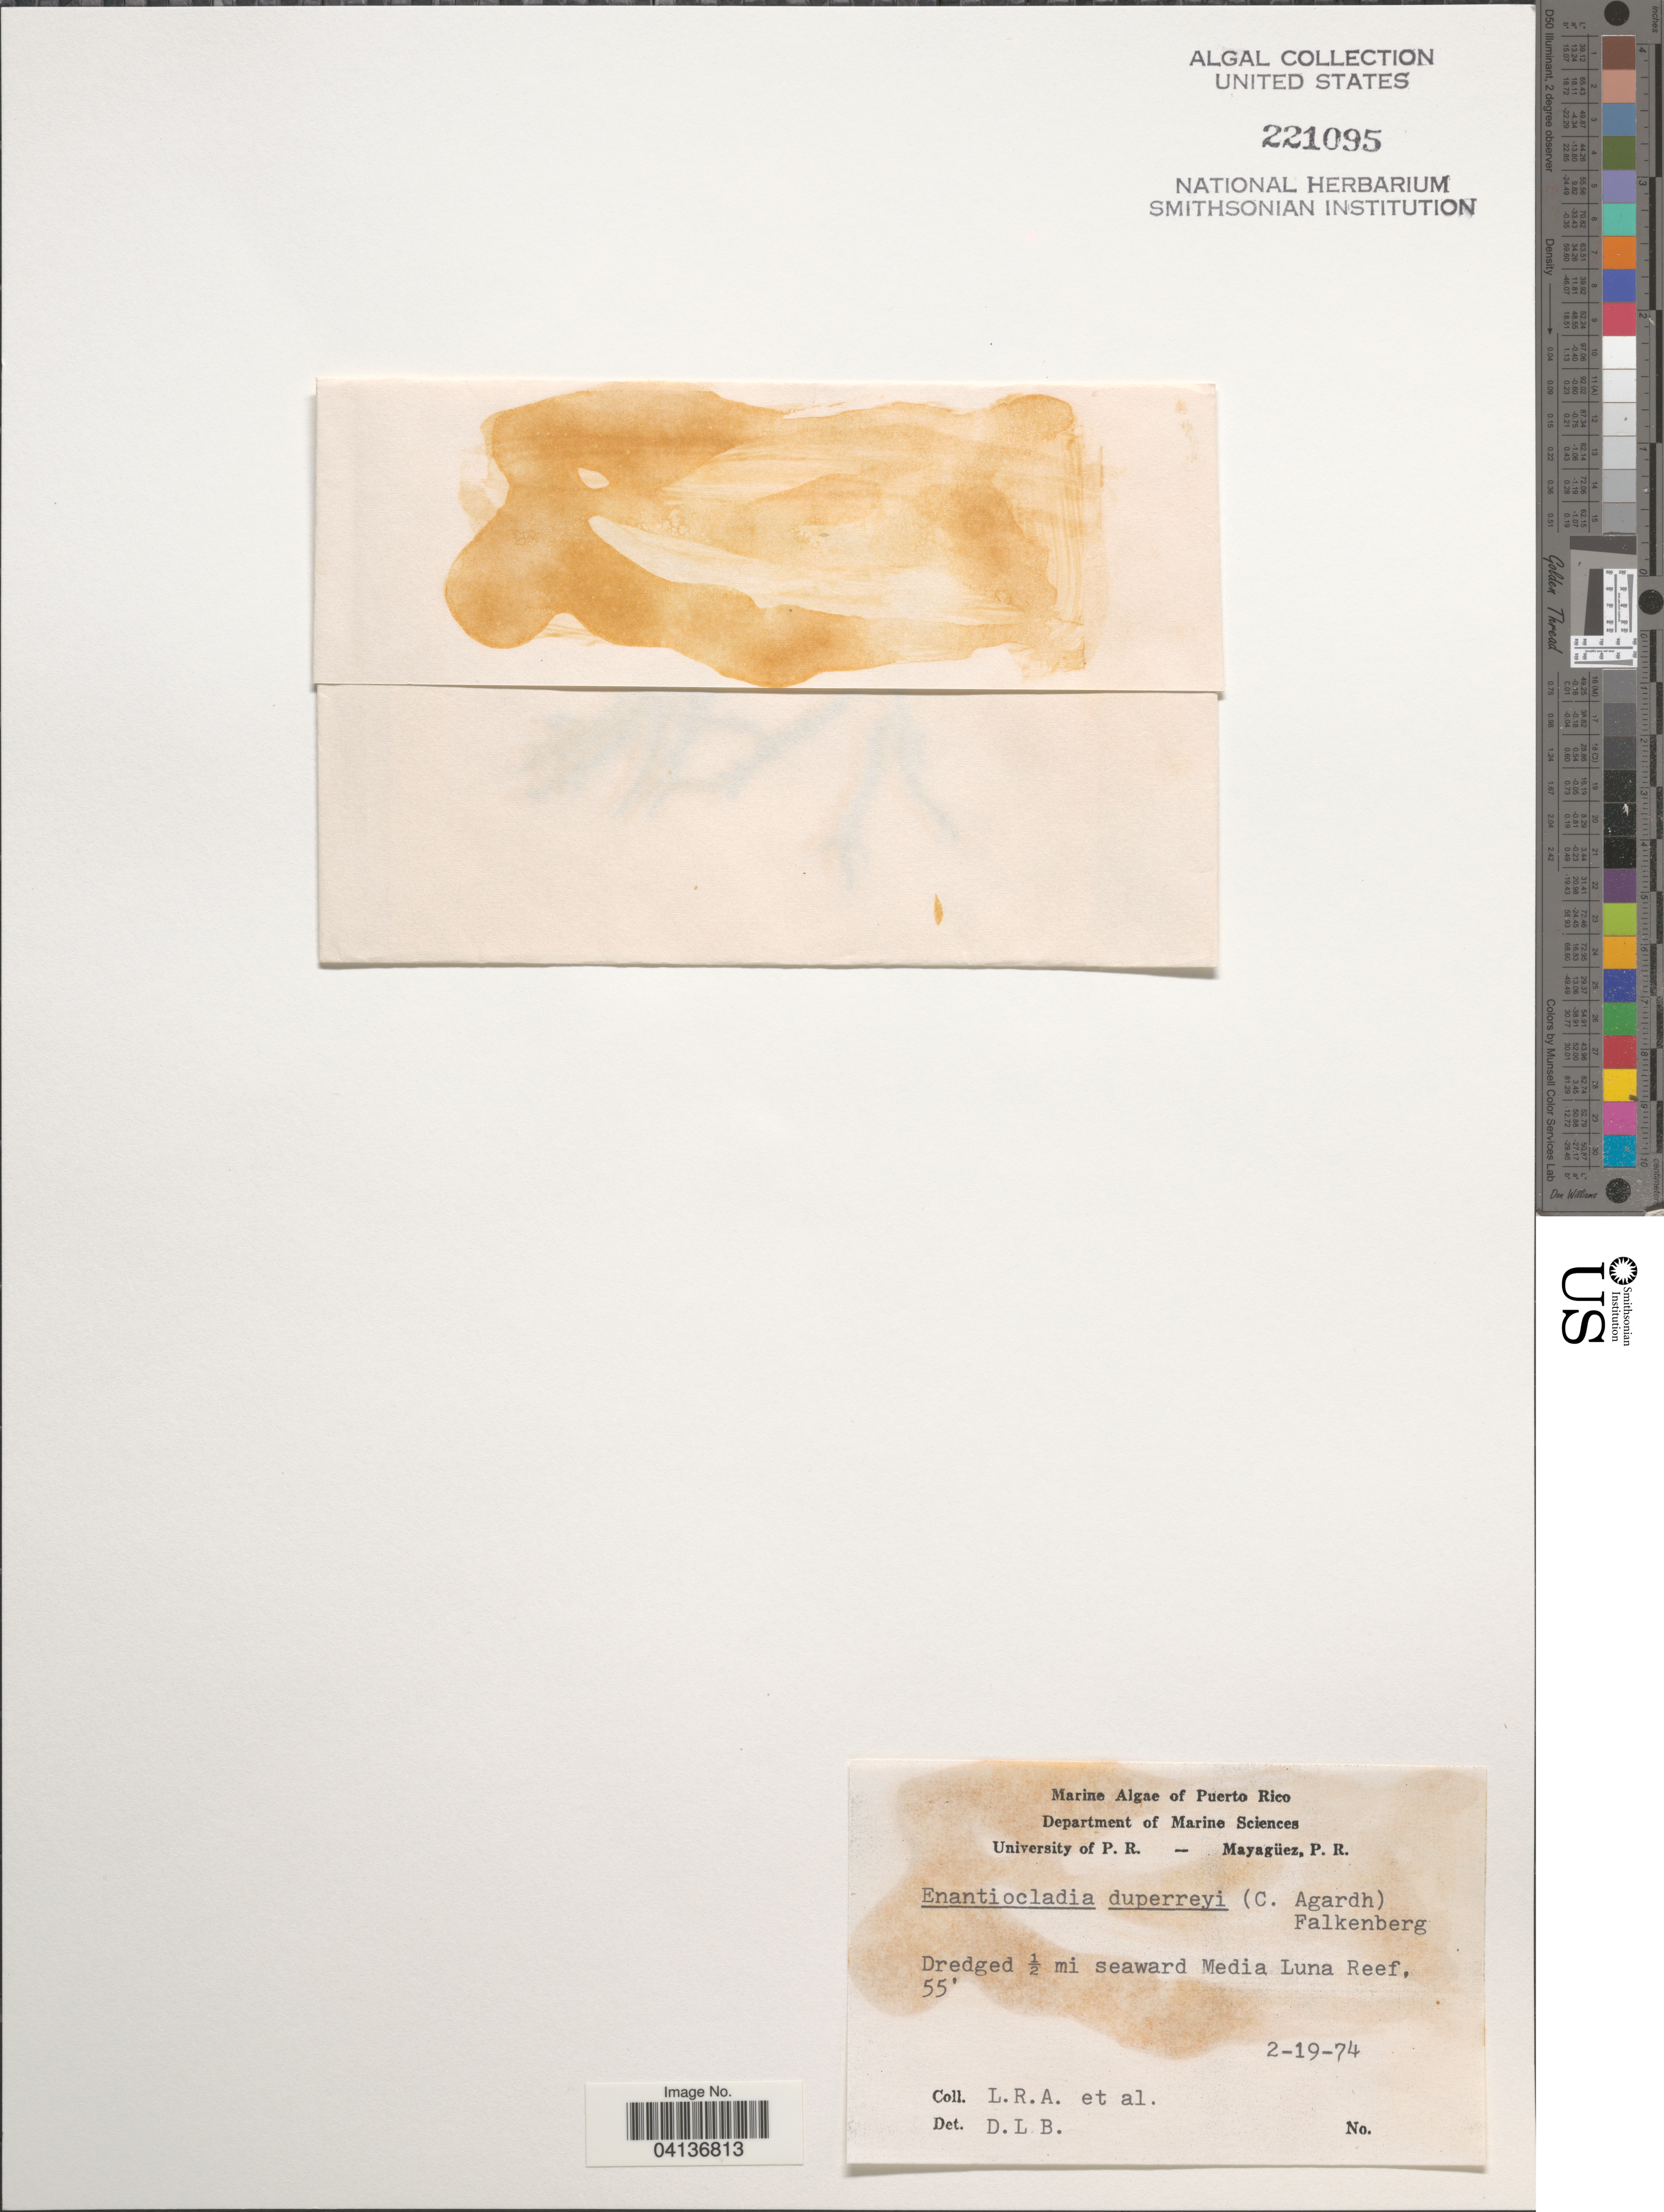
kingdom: Plantae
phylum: Rhodophyta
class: Florideophyceae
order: Ceramiales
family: Rhodomelaceae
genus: Enantiocladia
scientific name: Enantiocladia duperreyi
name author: (C. Agardh) Falkenb.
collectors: L. R. A. & et al.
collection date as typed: Transcribed d/m/y: 19/2/74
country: Puerto Rico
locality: Dredged ½ mi seaward Media Luna Reef.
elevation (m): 17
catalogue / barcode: US 221095